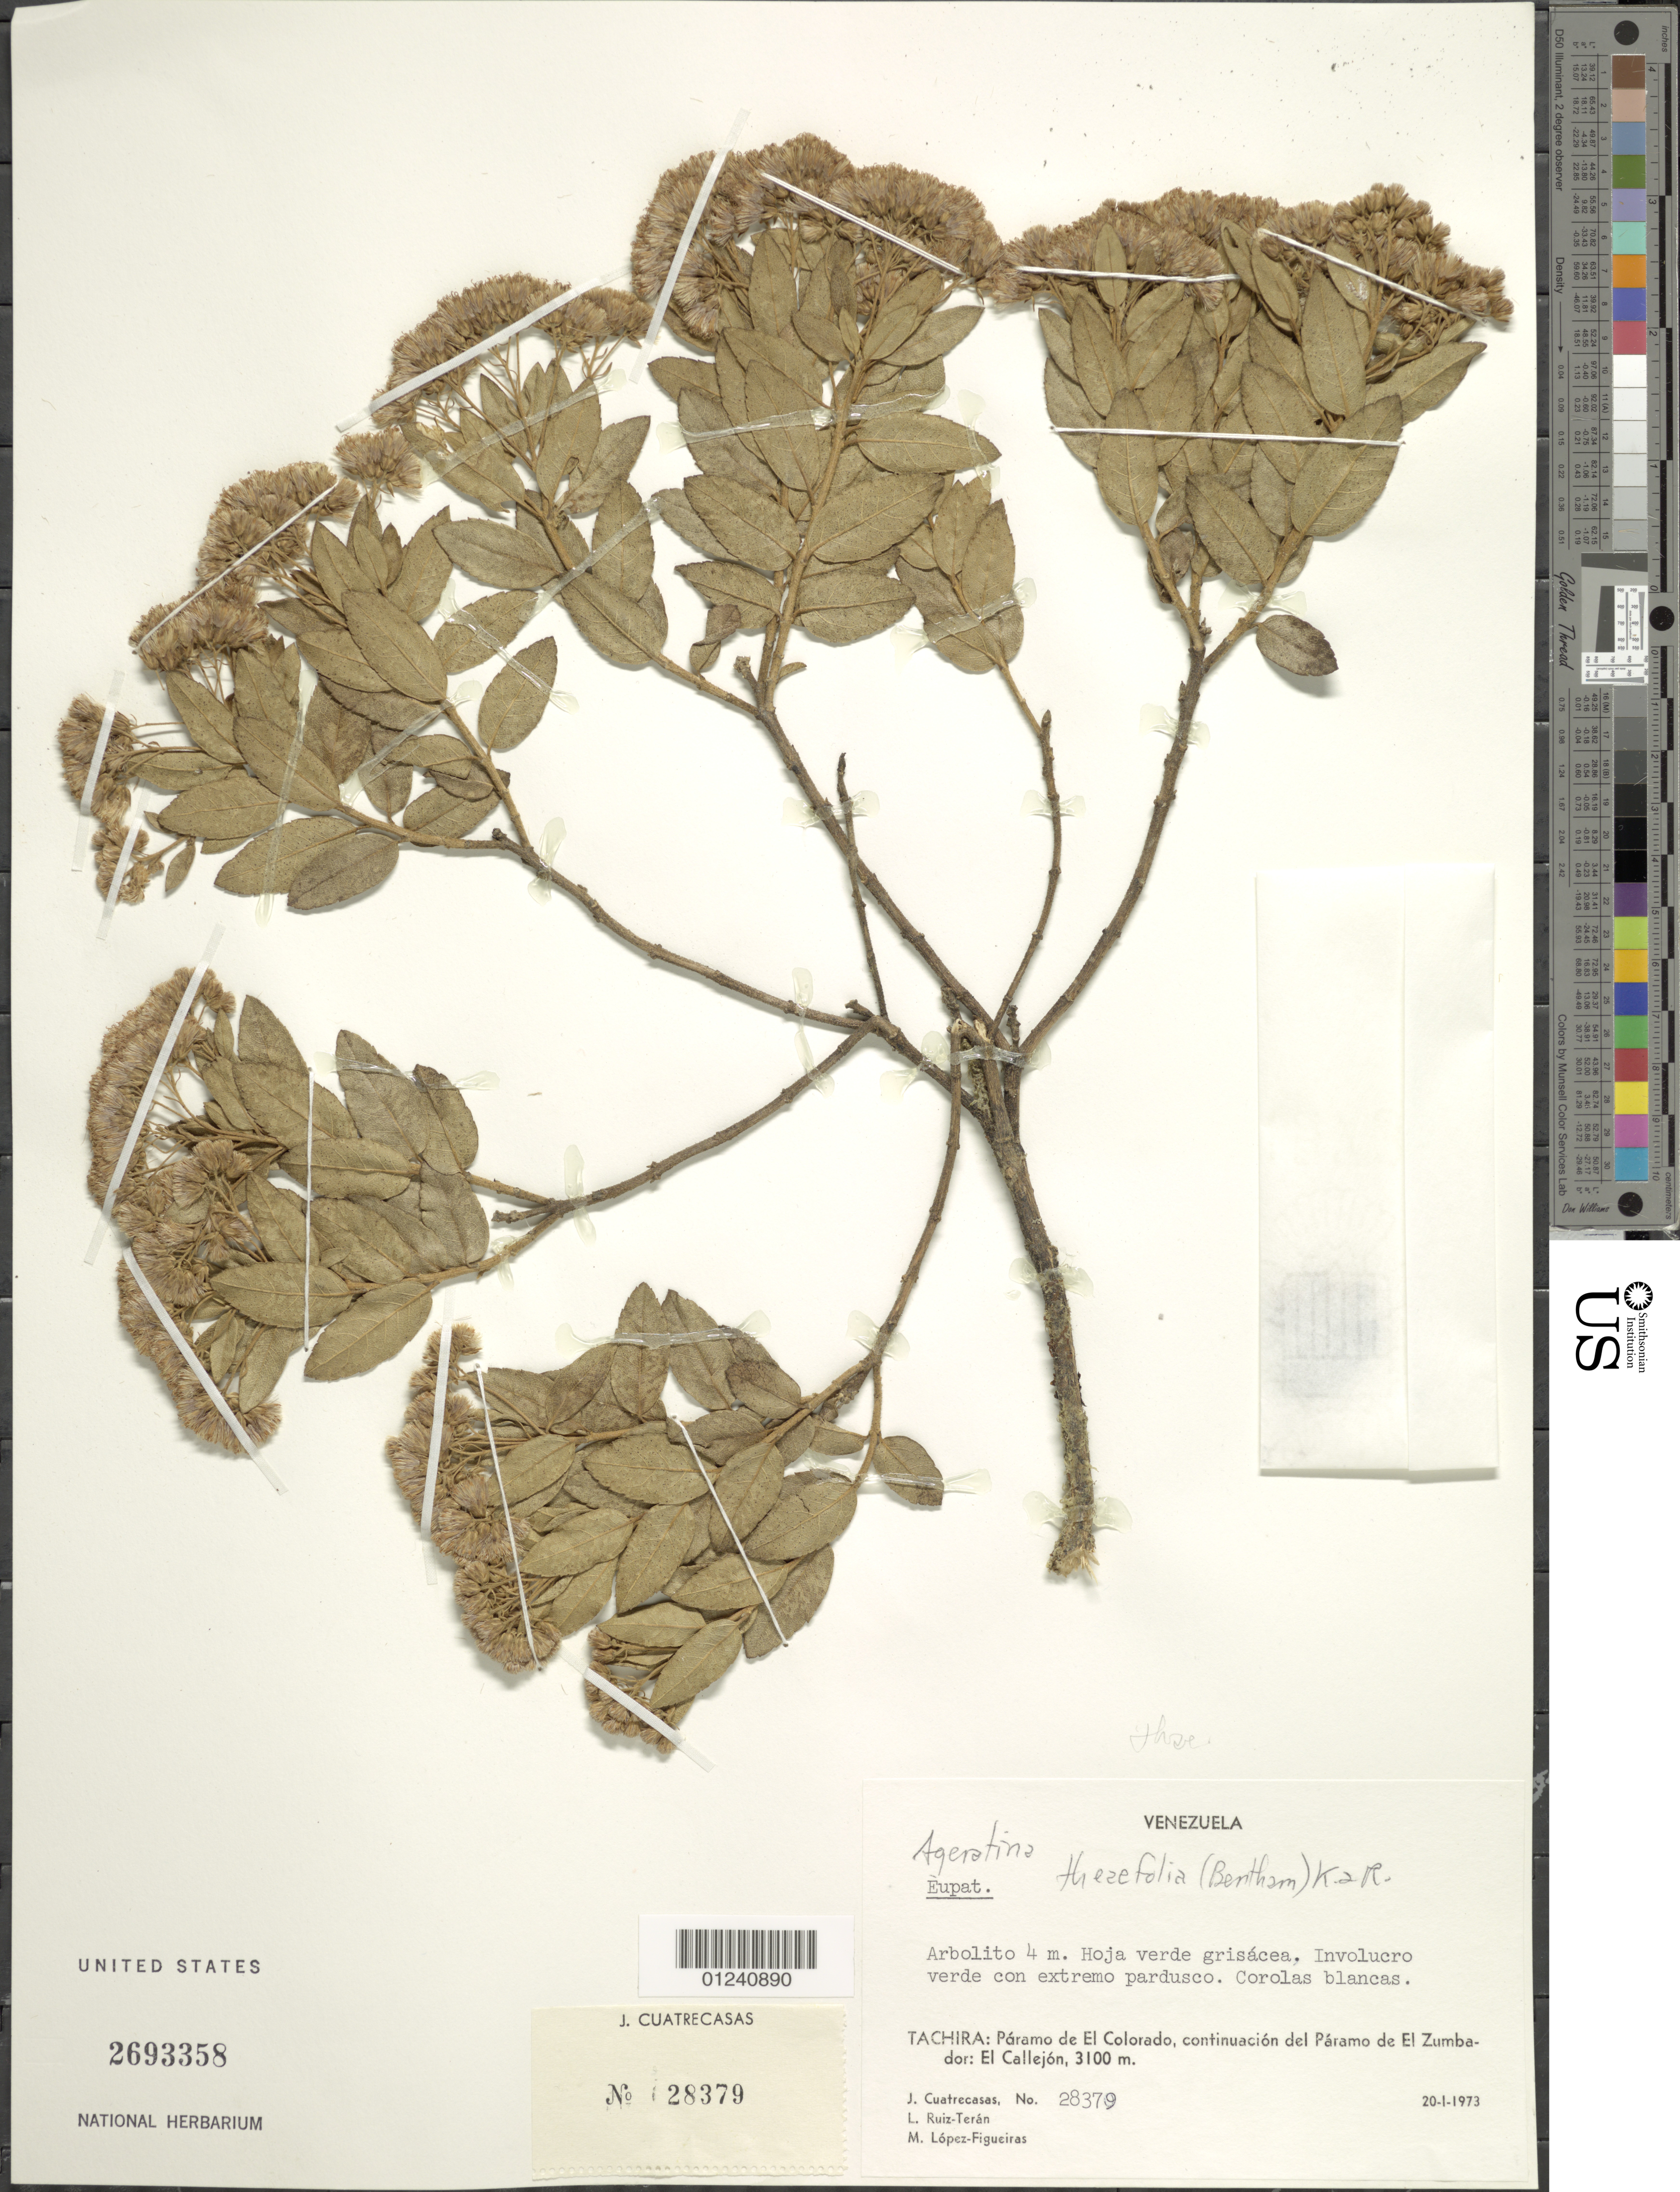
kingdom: Plantae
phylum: Tracheophyta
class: Magnoliopsida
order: Asterales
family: Asteraceae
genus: Ageratina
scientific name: Ageratina theaefolia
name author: (Benth.) R.M. King & H. Rob.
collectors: J. Cuatrecasas, L. E. Ruíz-Terán & M. López Figueiras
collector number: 28379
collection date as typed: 20 Jan 1973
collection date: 1973-01-20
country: Venezuela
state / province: Tachira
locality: Páramo de El Colorado, continuacion del Páramo de El Zumbador: El Callejón.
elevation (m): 3100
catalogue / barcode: US 2693358